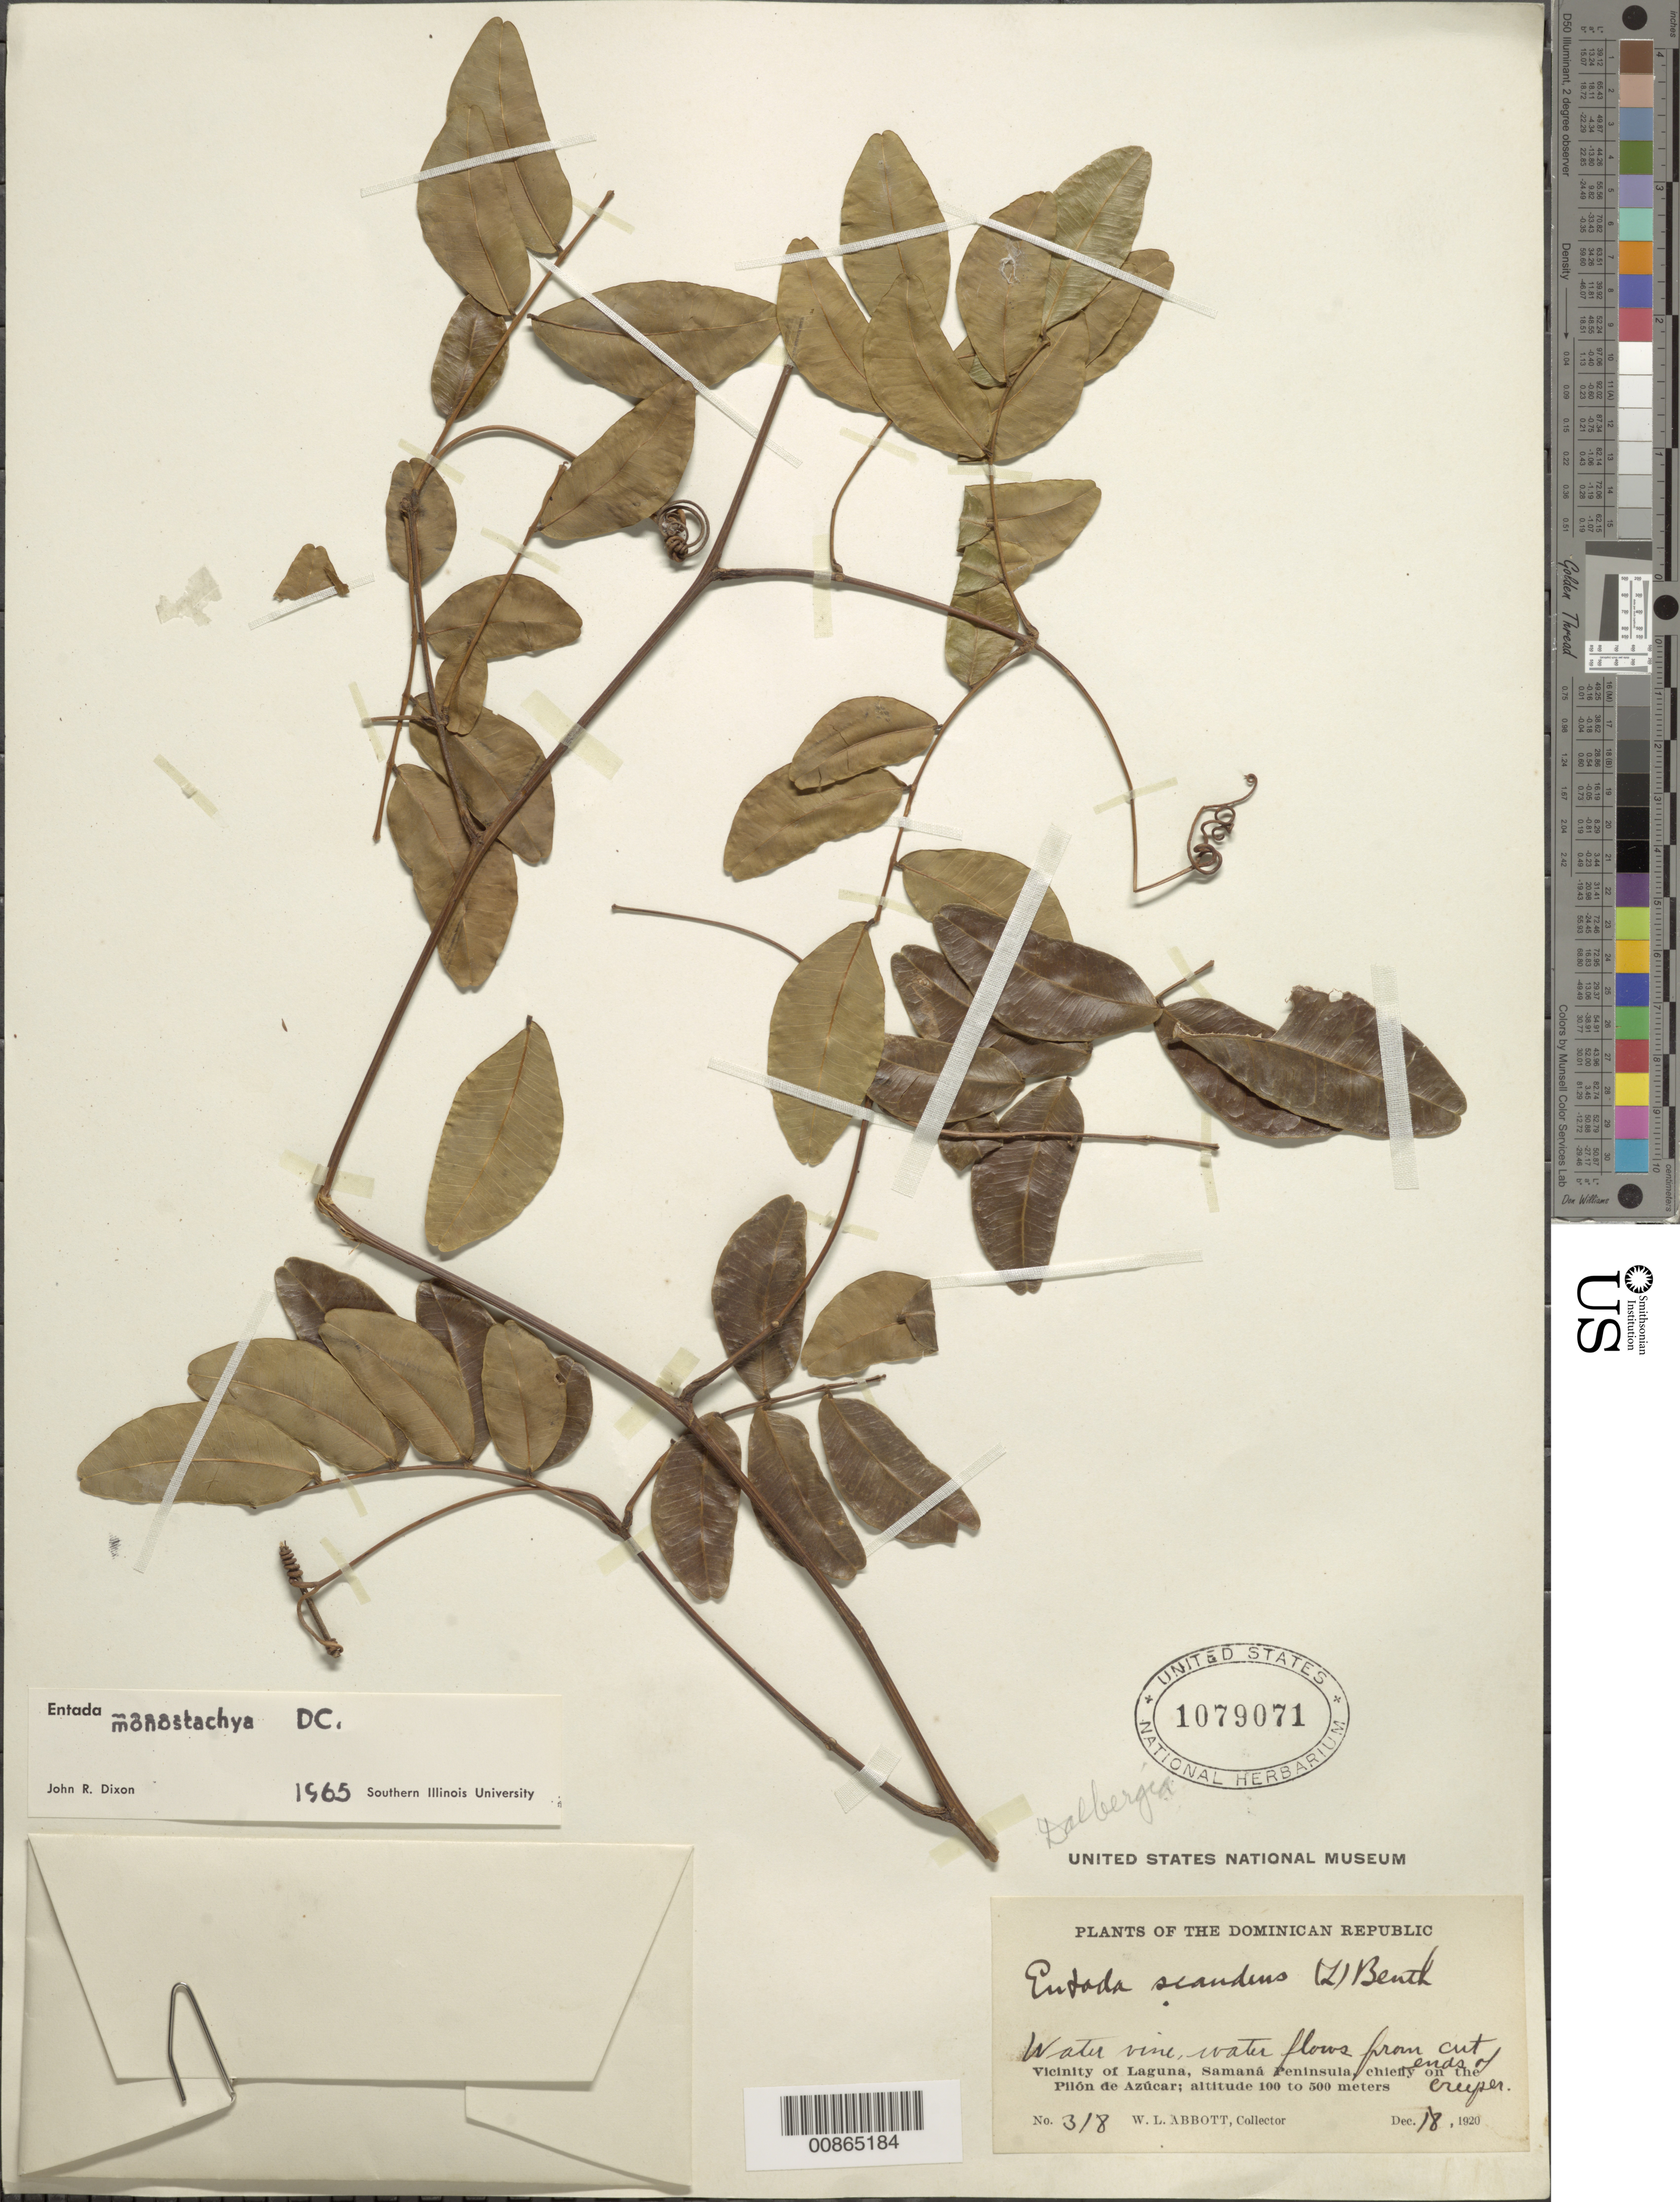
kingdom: Plantae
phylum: Tracheophyta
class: Magnoliopsida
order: Fabales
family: Fabaceae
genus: Entada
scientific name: Entada gigas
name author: (L.) Fawc. & Rendle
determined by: Strong, Mark T., (BOT), Smithsonian Institution - National Museum of Natural History (UNITED STATES)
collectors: W. L. Abbott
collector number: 318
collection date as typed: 18 Dec 1920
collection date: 1920-12-18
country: Dominican Republic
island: Hispaniola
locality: Vicinity of Laguna, Samaná Peninsula, chiefly on the Pilón de Azúcar.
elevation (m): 100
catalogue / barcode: US 1079071